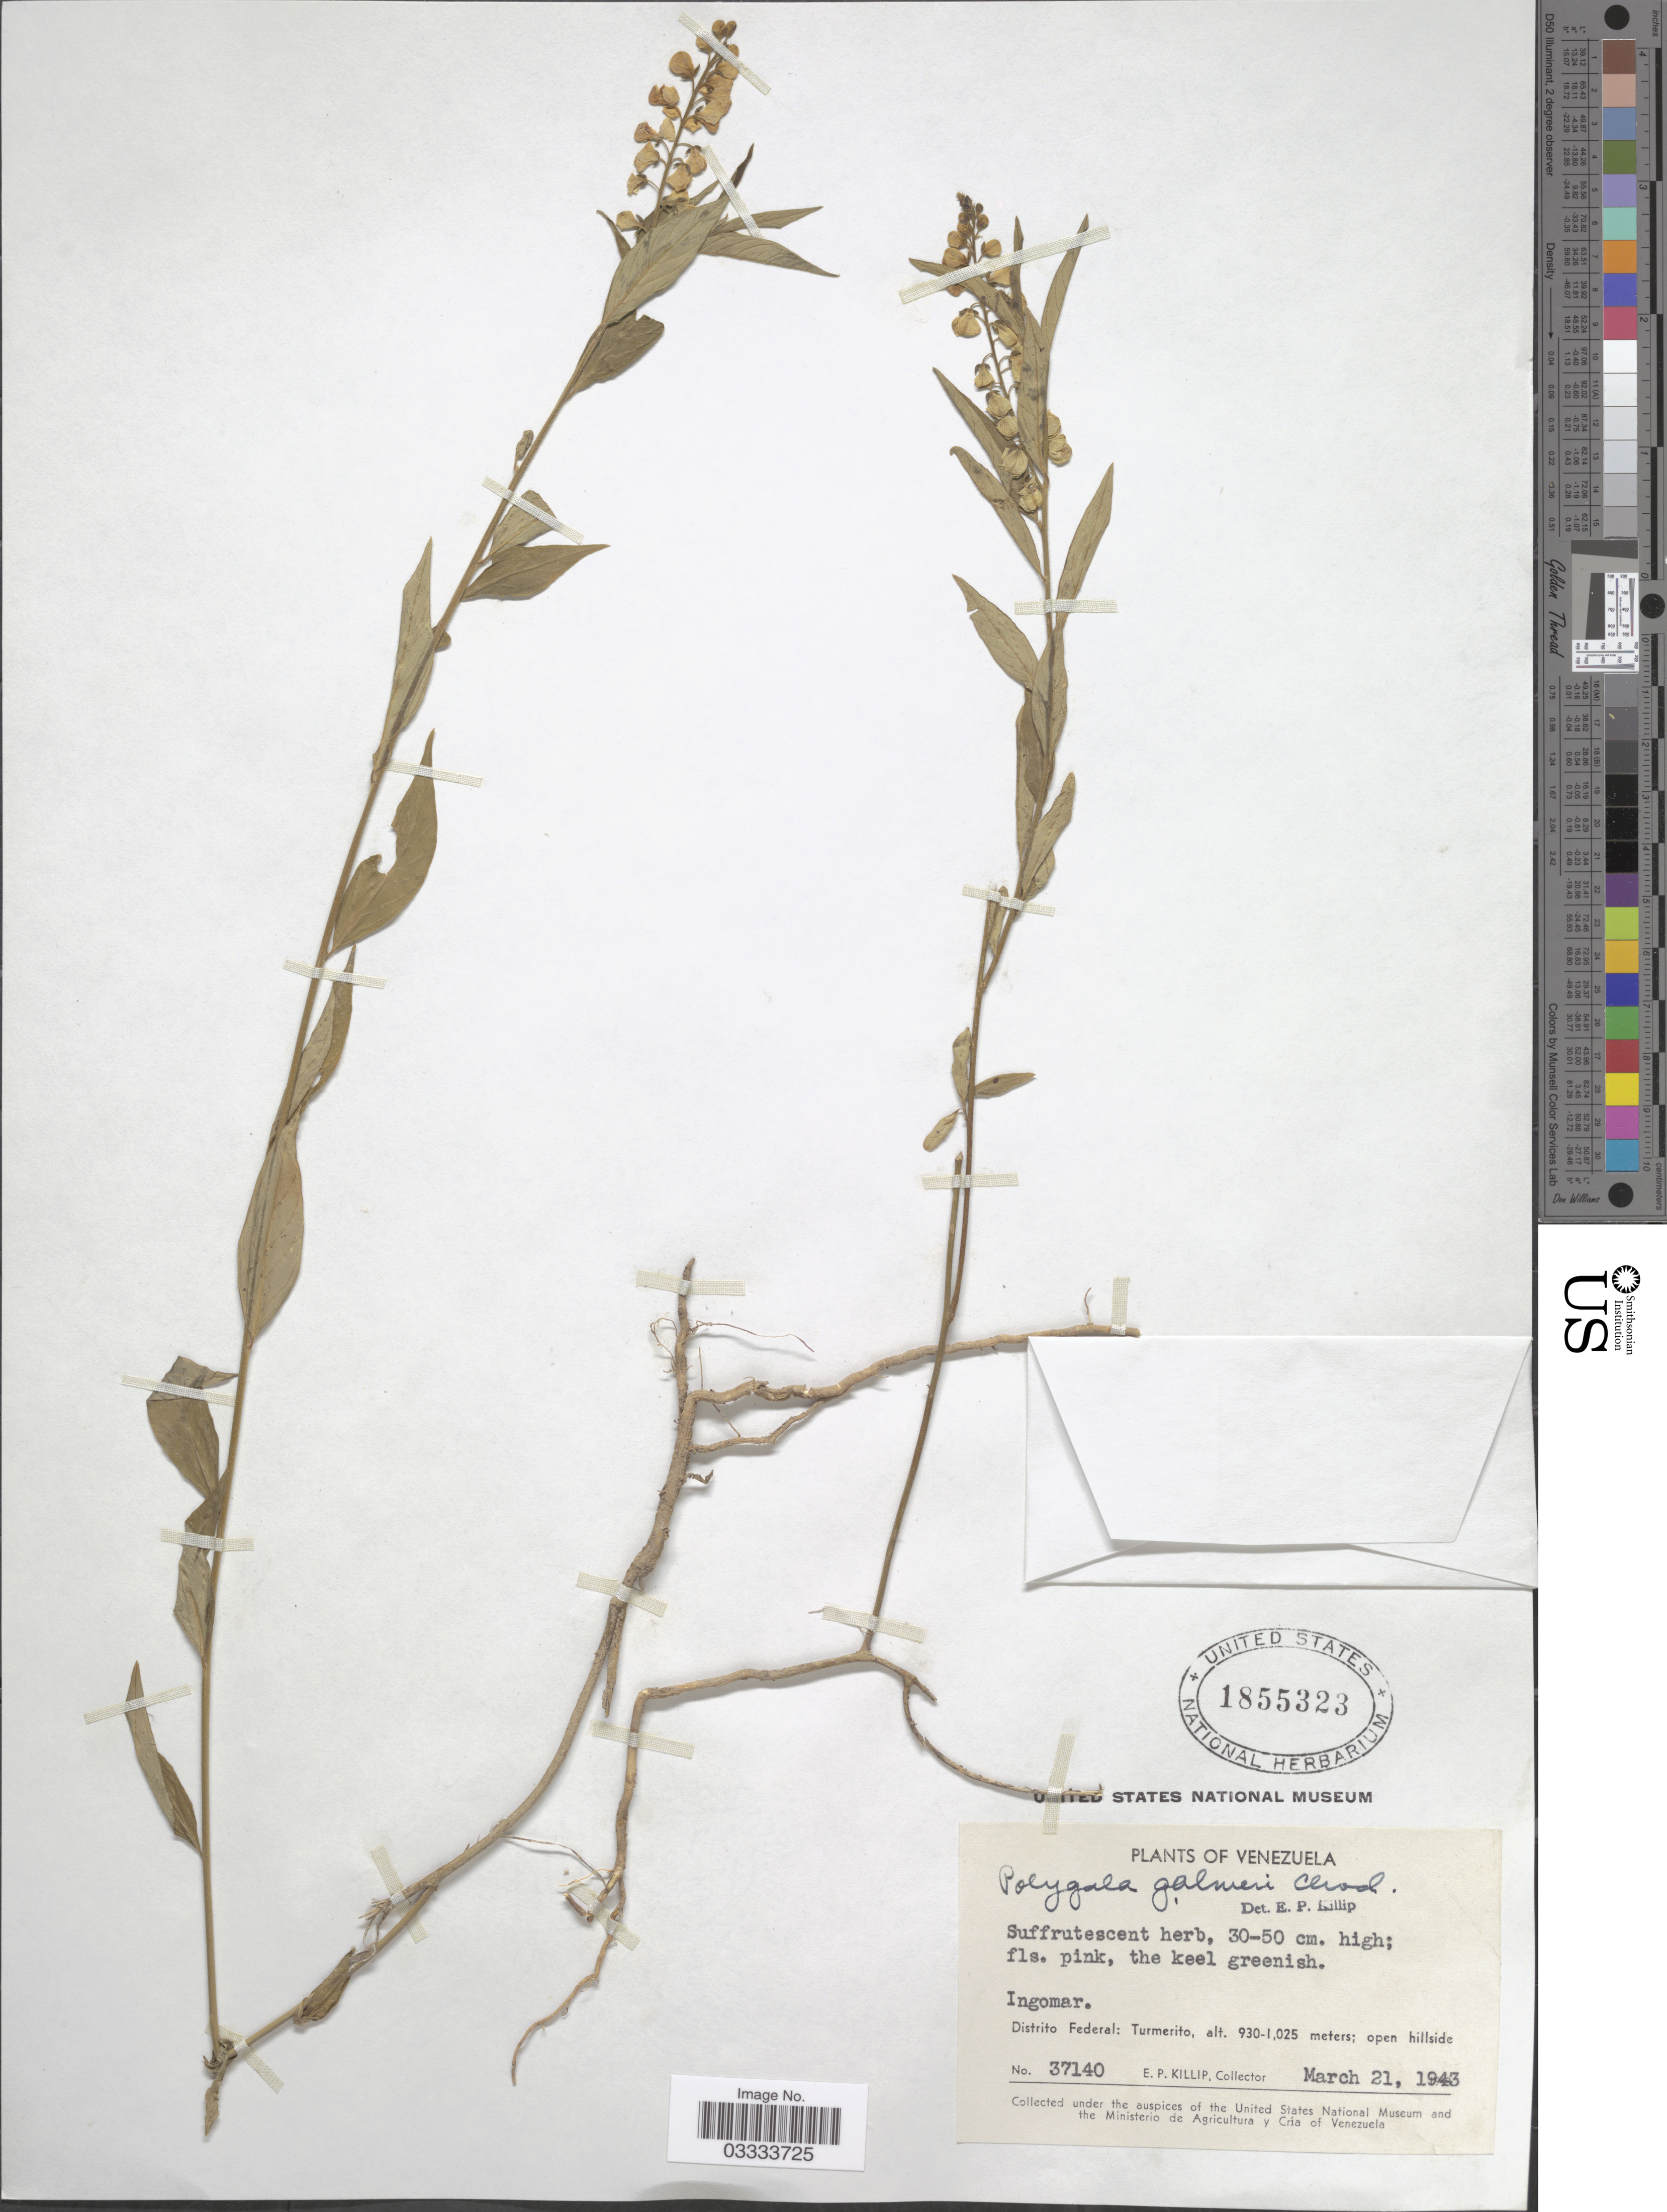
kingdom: Plantae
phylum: Tracheophyta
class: Magnoliopsida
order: Fabales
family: Polygalaceae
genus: Asemeia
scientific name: Asemeia galmeri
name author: (Chodat) J.F.B. Pastore & J.R. Abbott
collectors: E. P. Killip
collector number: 37140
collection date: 1943-03-21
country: Venezuela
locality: Ingomar. [unsure placement] Distrito Federal: Turmerito.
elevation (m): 930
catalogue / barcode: US 1855323